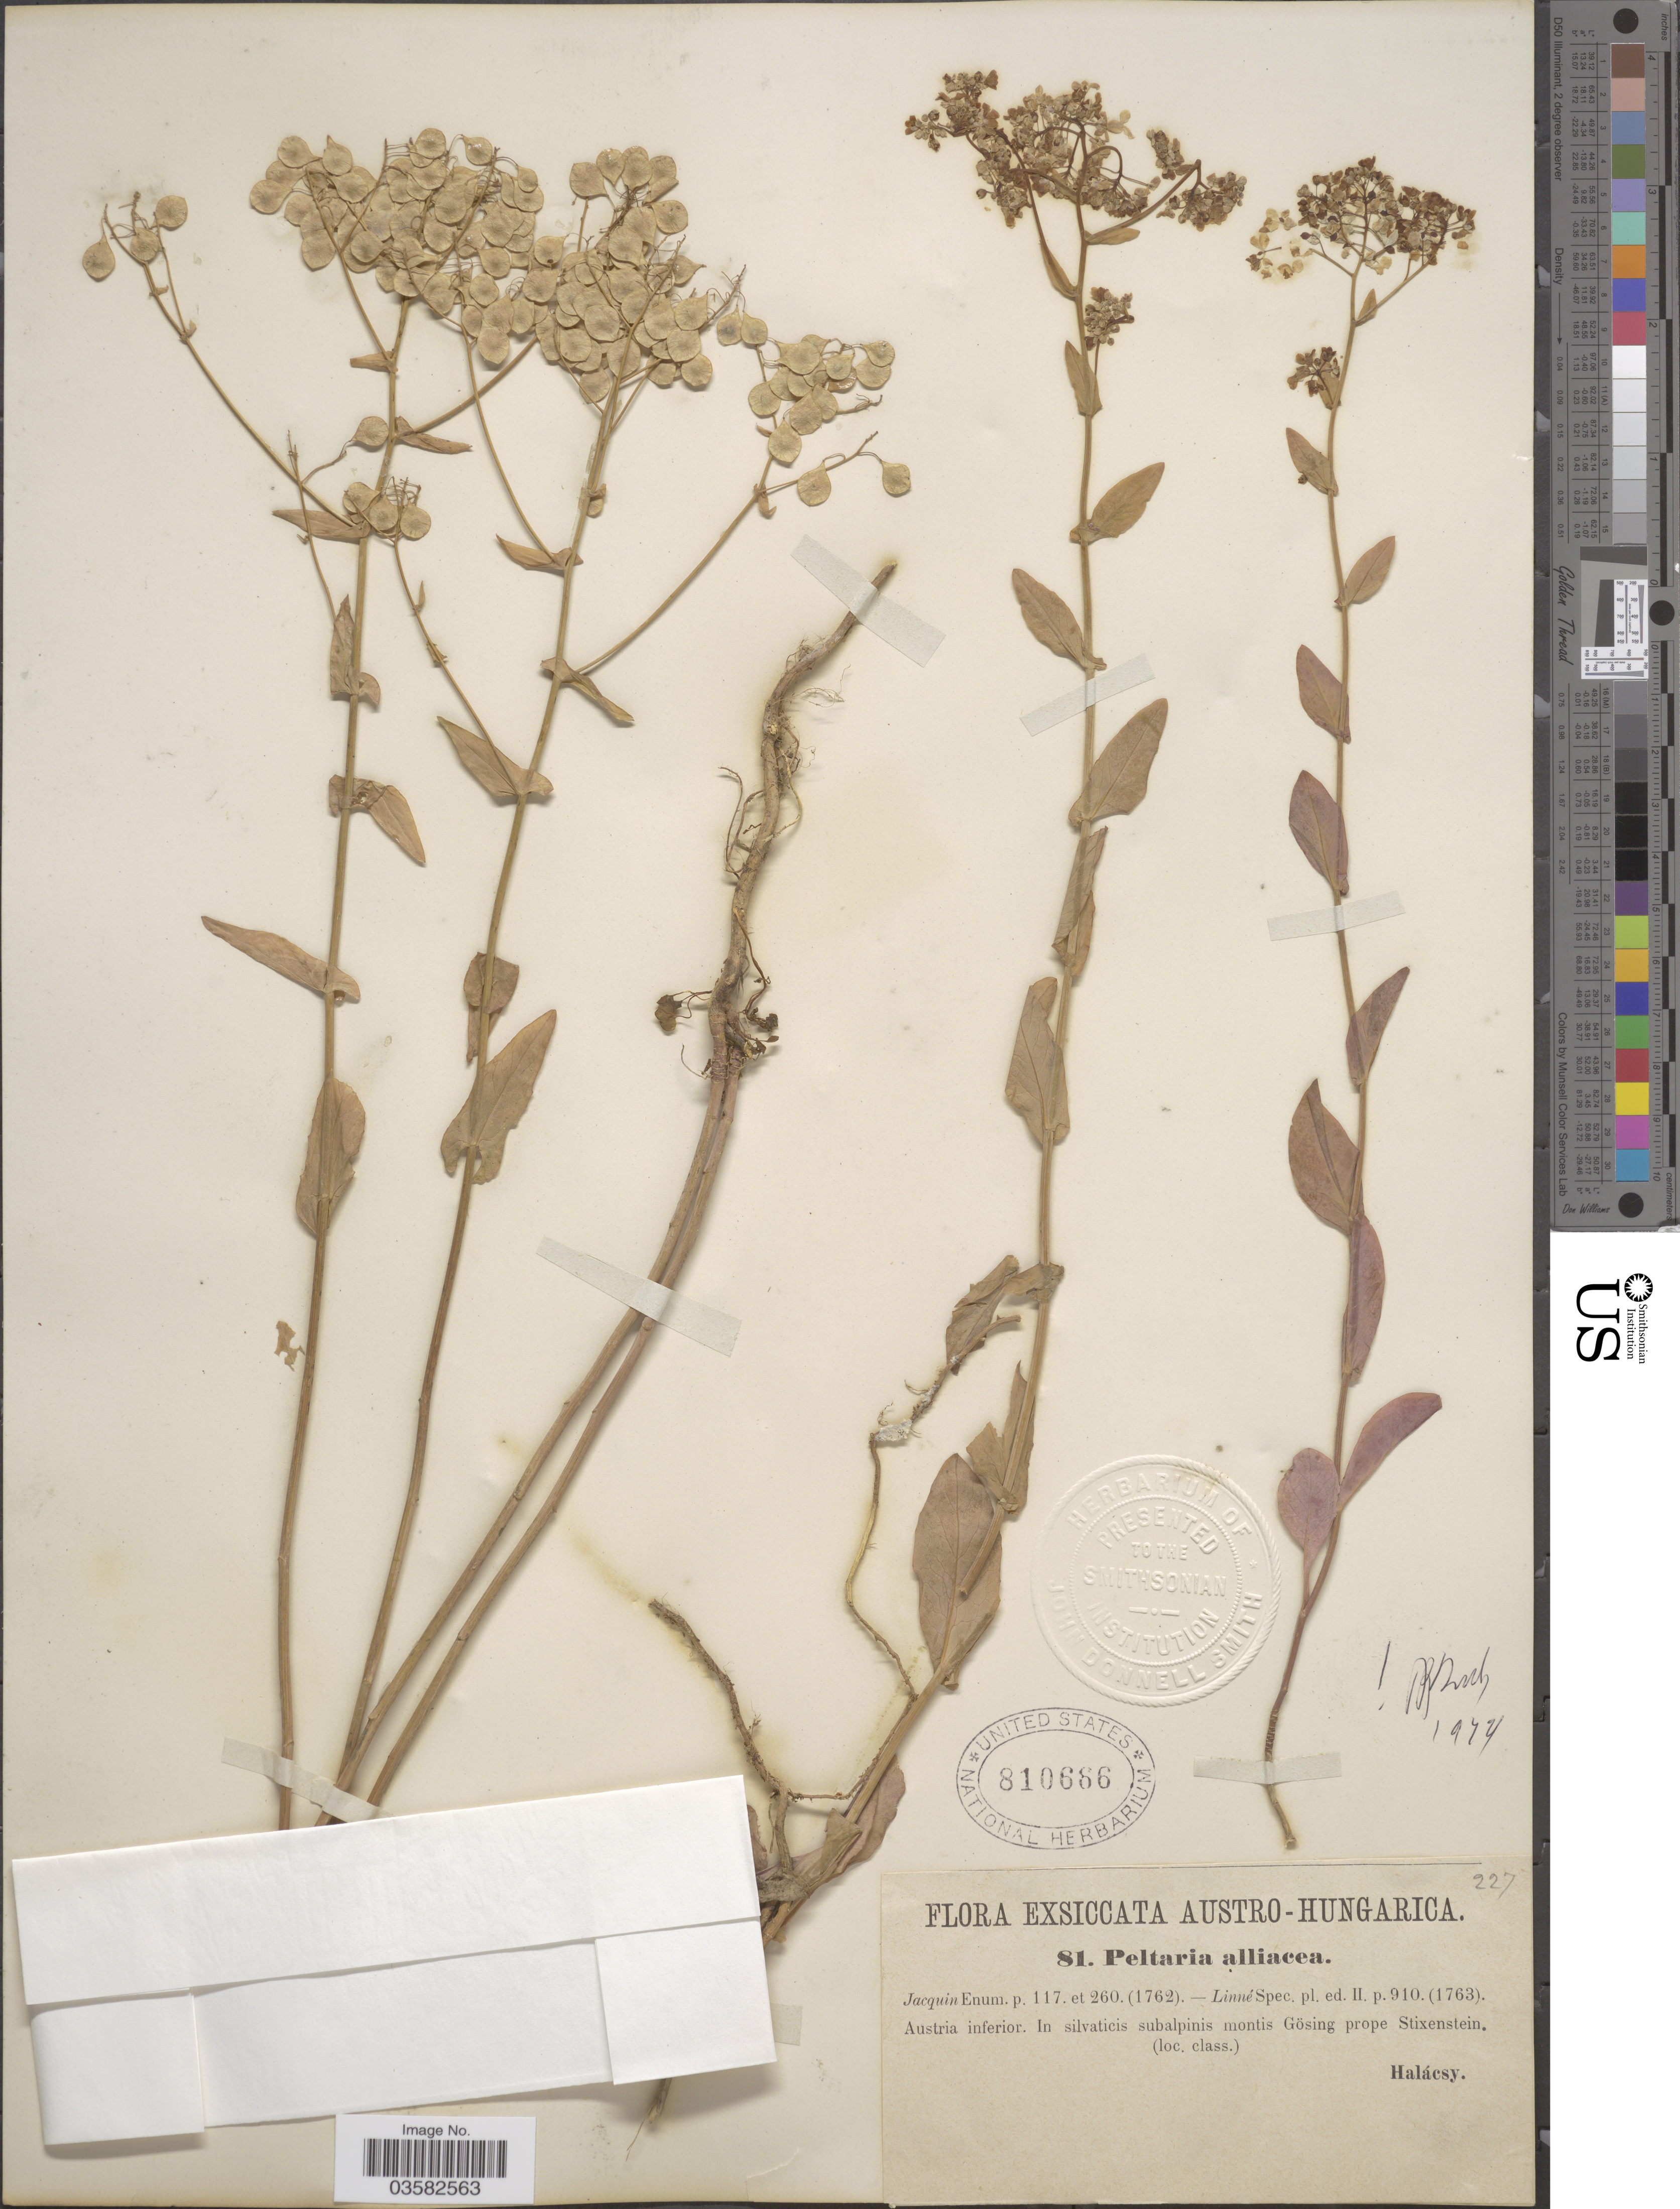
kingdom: Plantae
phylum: Tracheophyta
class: Magnoliopsida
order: Brassicales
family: Brassicaceae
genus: Peltaria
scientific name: Peltaria alliacea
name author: Jacq.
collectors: -- Halacsy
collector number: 81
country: Austria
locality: Austro-Hungarica. Austria inferior. In silvaticis subalpinis montis Gösing prope Stixenstein.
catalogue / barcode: US 810666